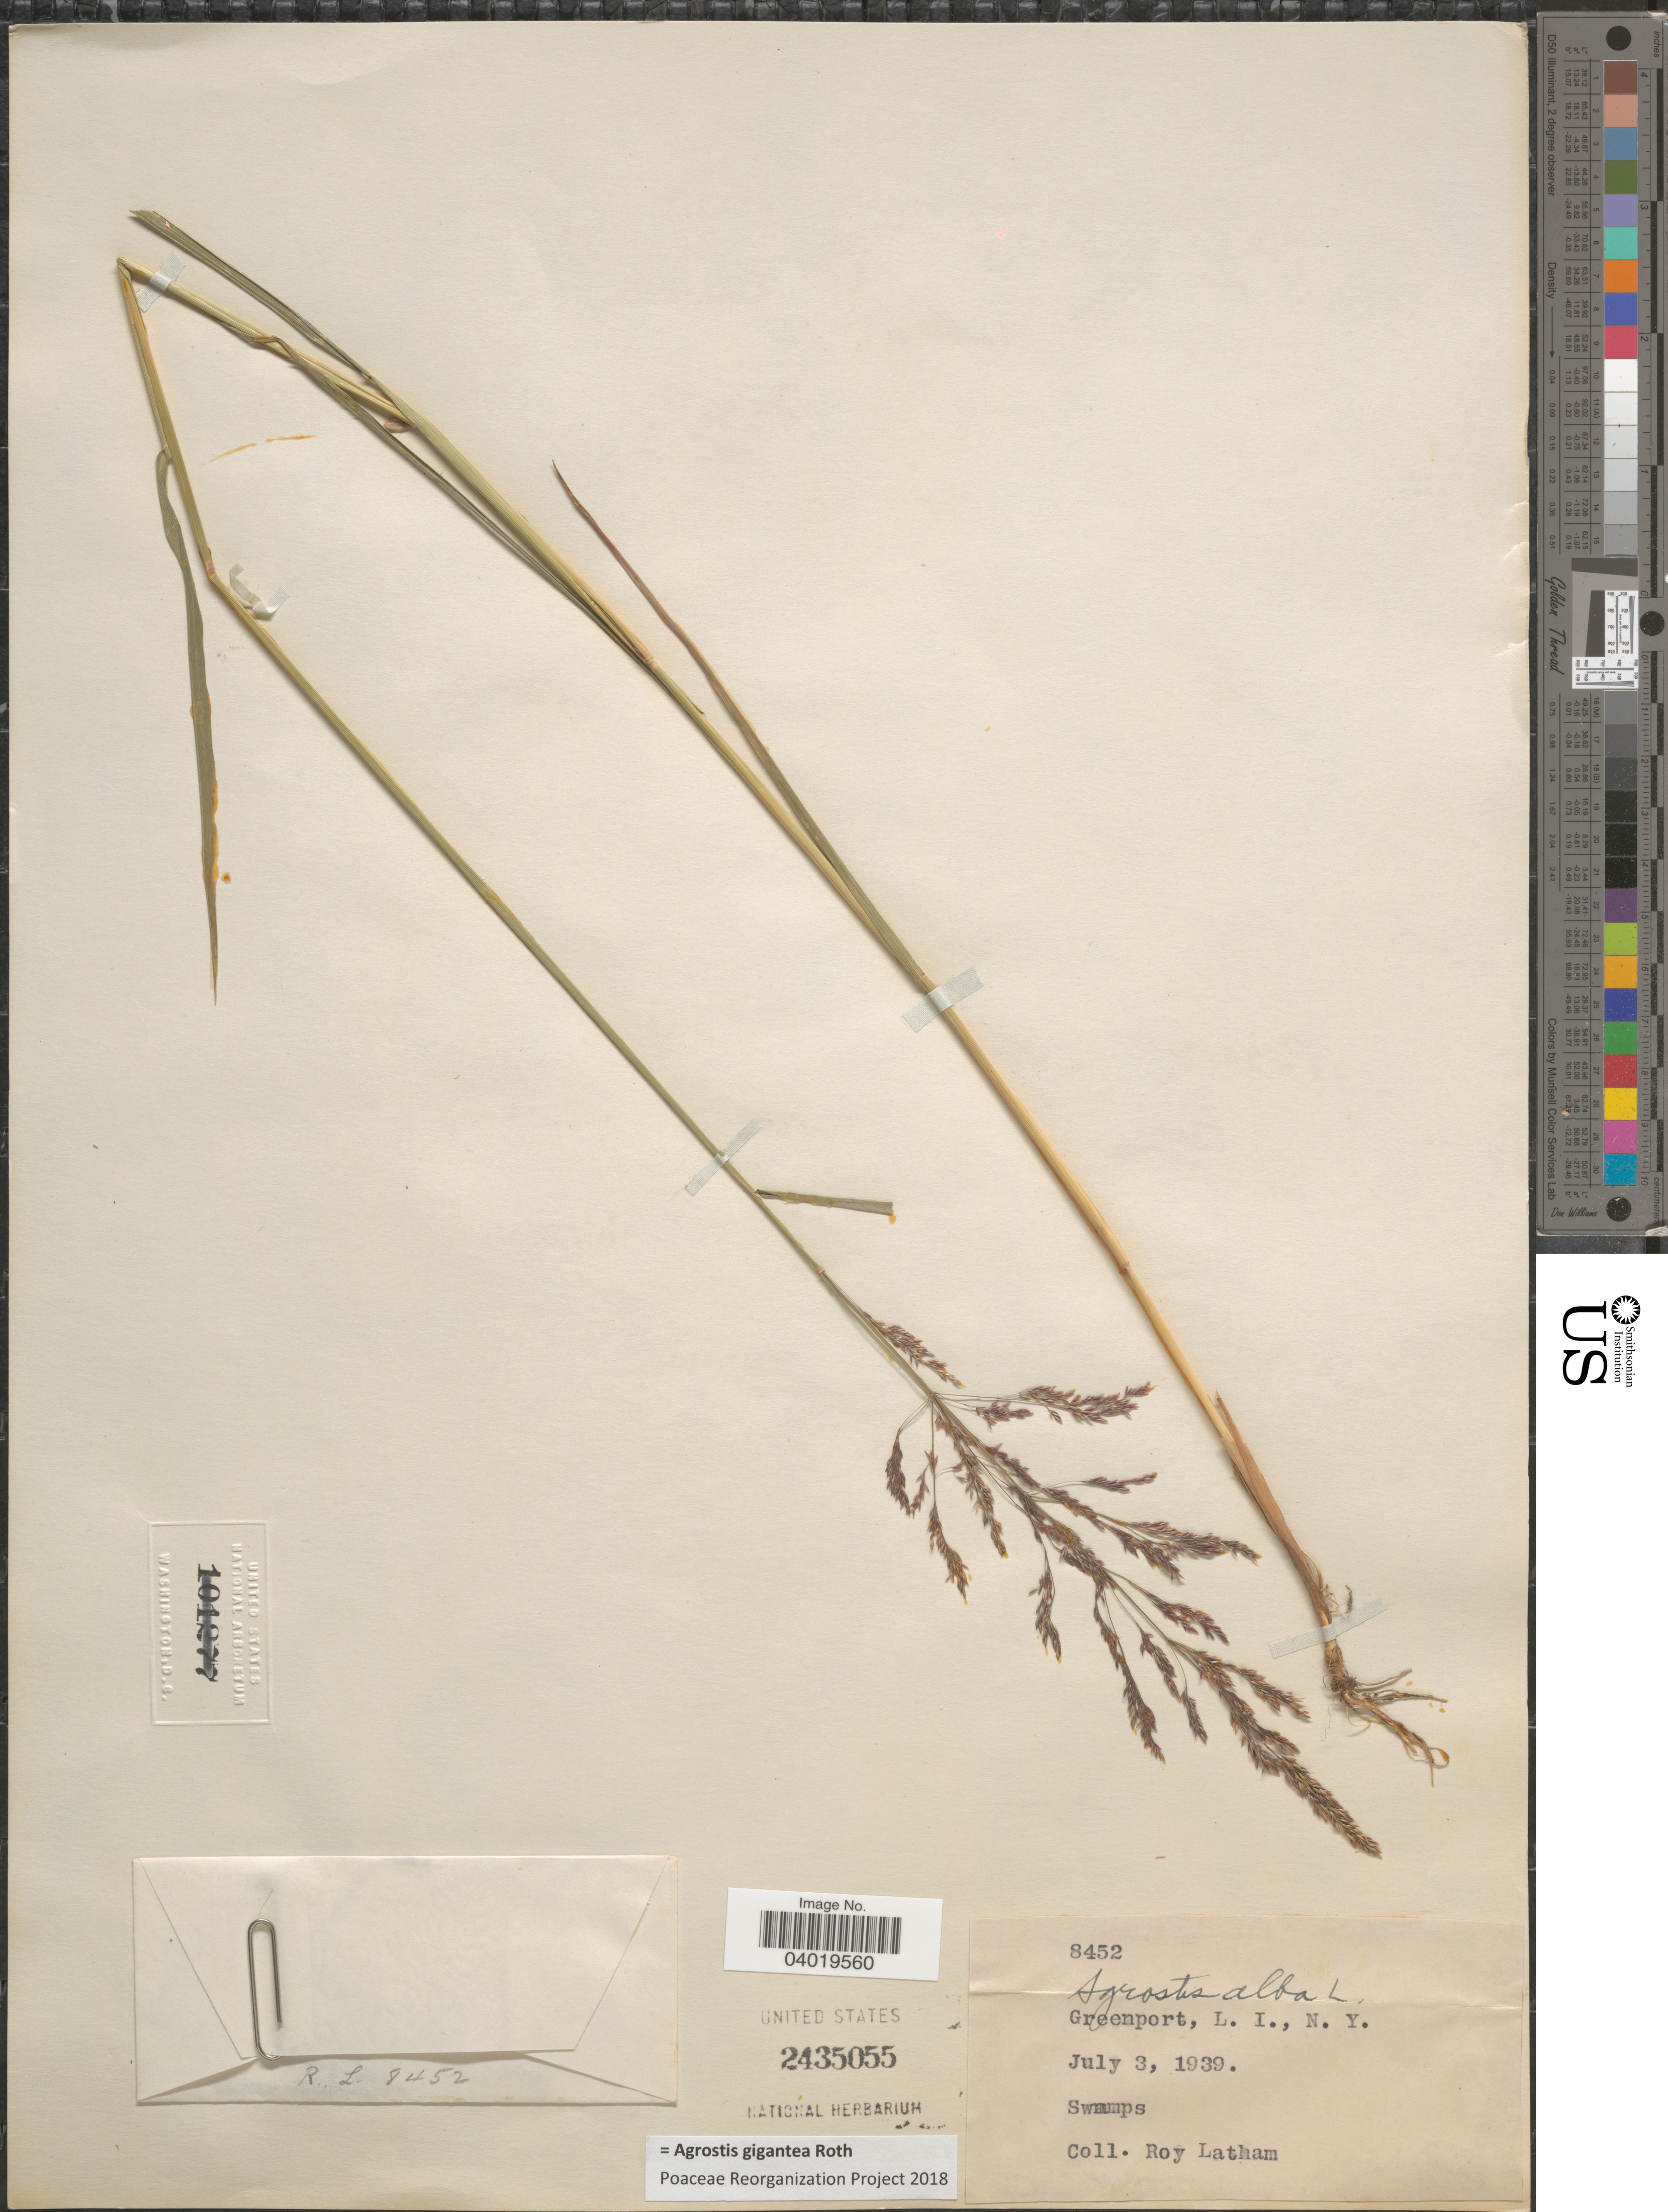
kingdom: Plantae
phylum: Tracheophyta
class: Liliopsida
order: Poales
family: Poaceae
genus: Agrostis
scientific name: Agrostis gigantea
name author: Roth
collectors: R. Latham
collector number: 8452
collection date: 1939-07-03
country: United States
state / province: New York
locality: Greenport, L.I.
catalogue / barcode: US 2435055